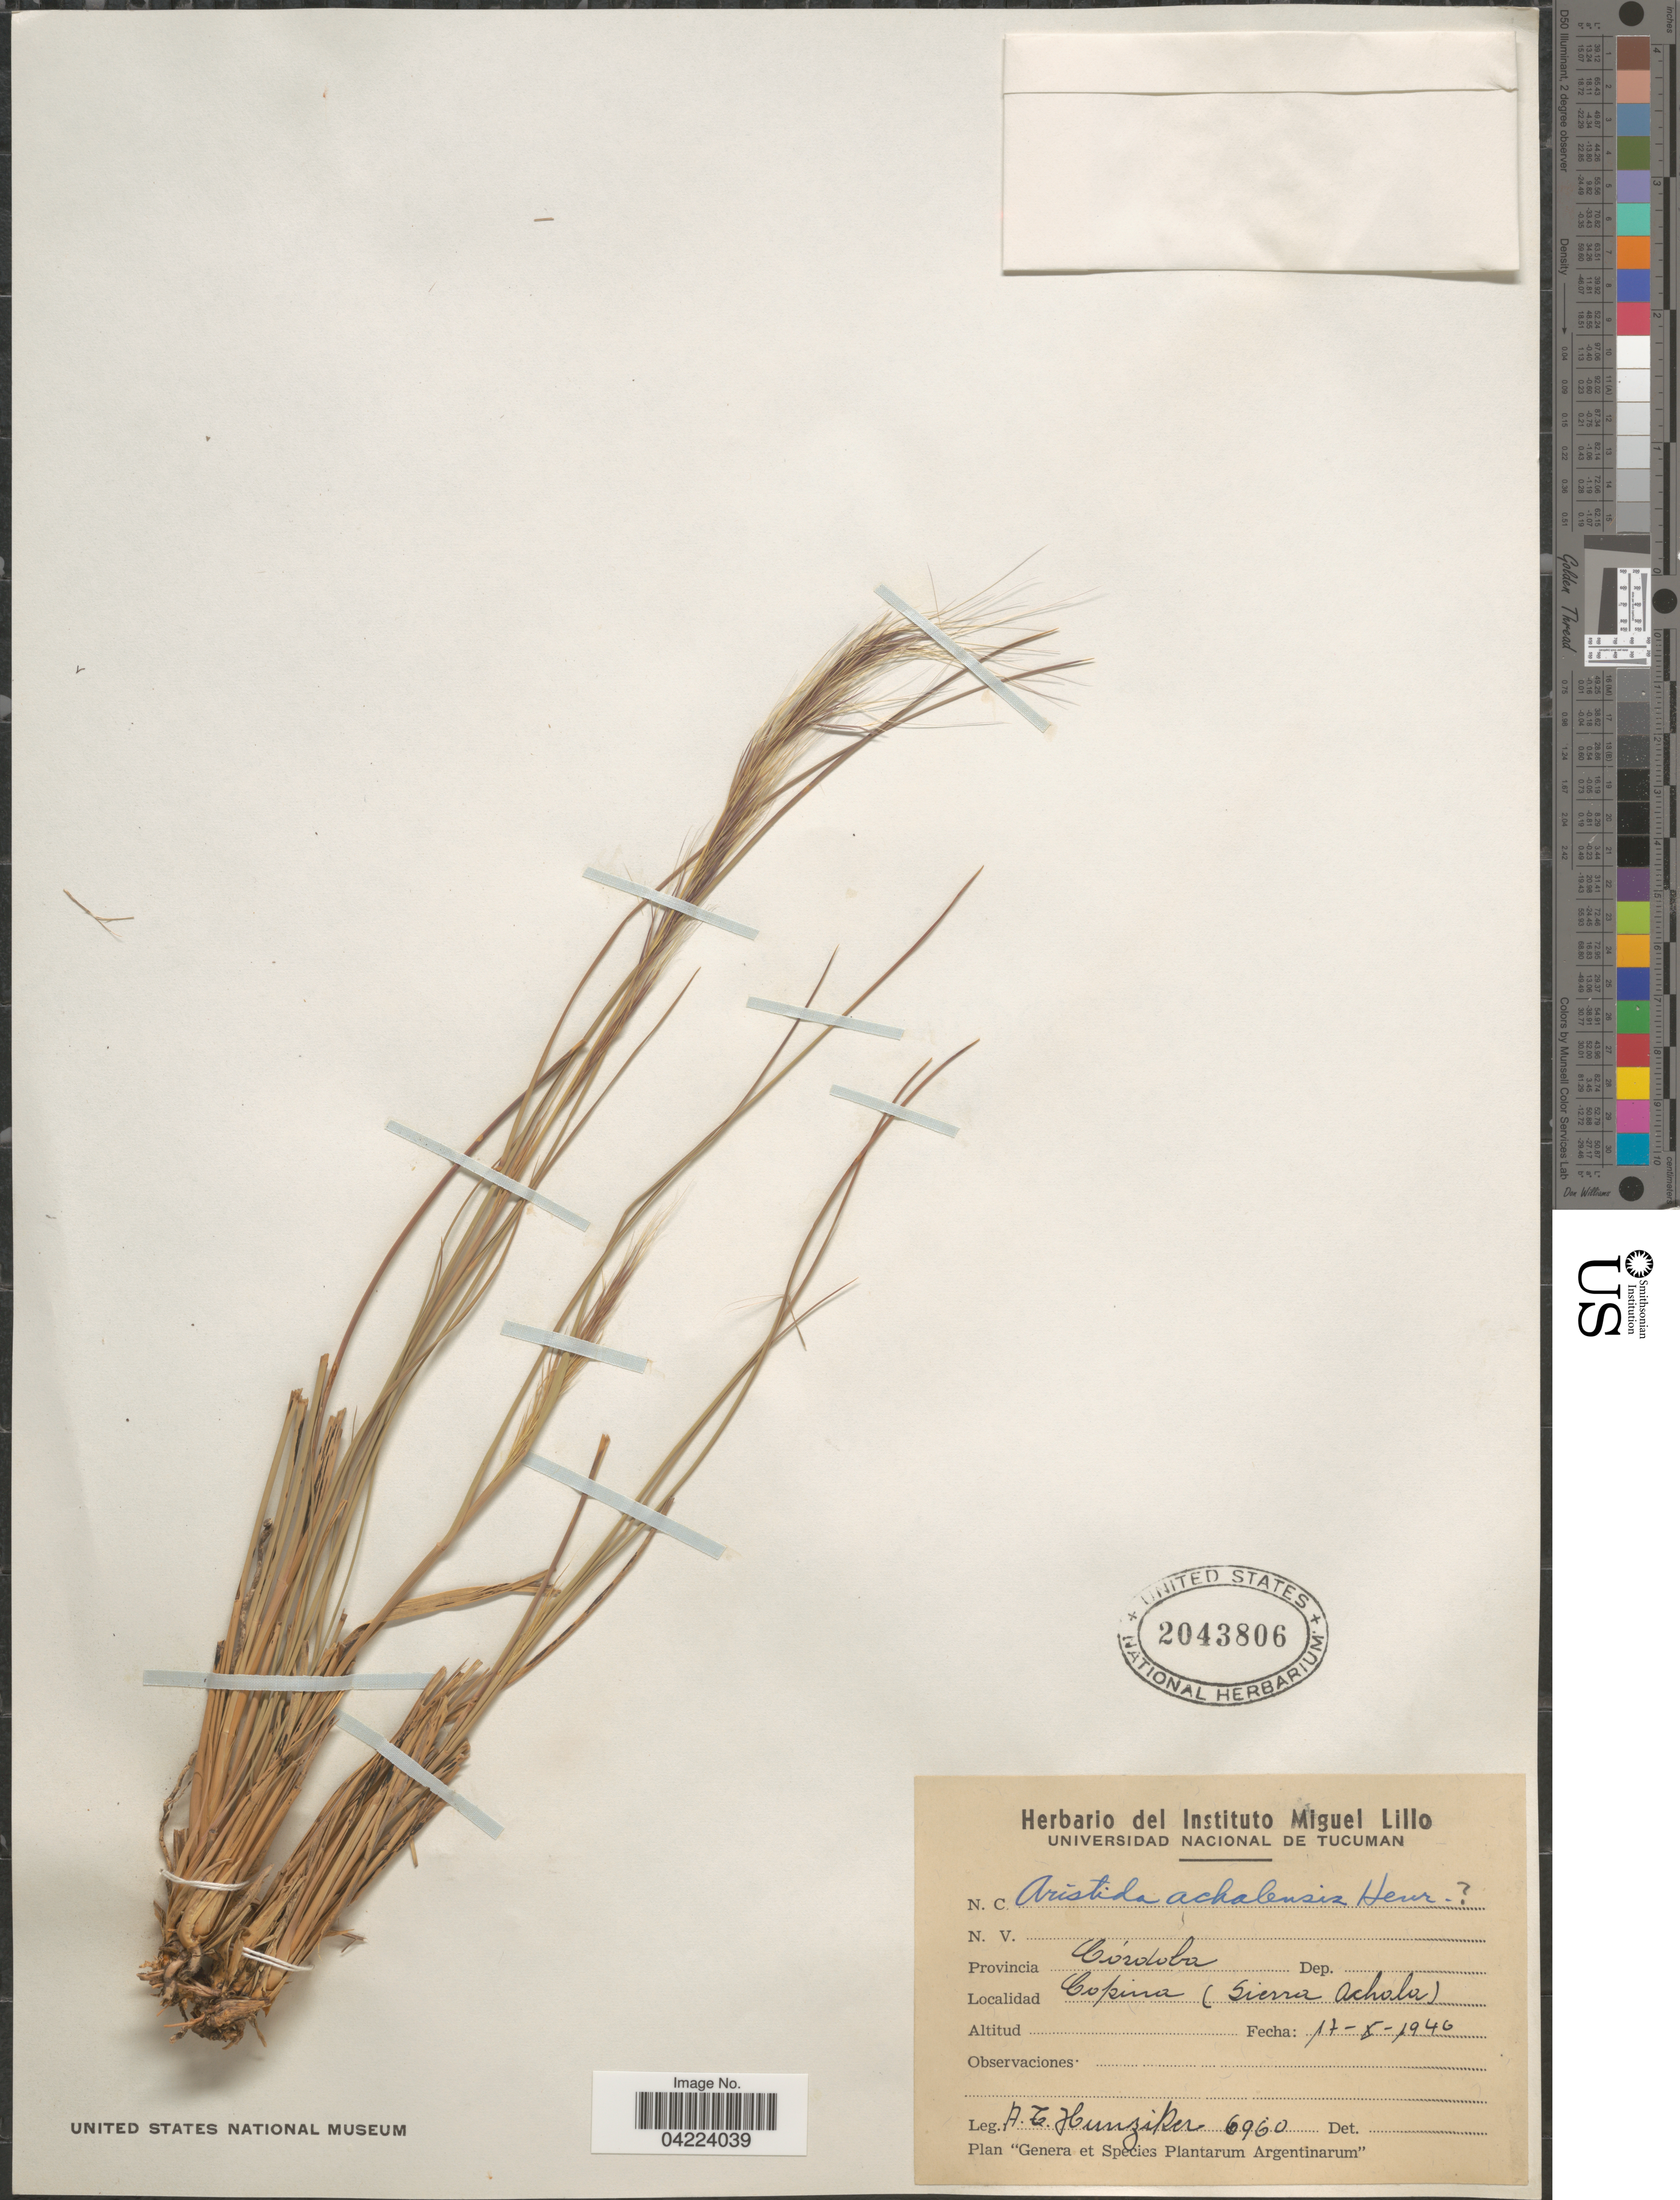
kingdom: Plantae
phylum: Tracheophyta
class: Liliopsida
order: Poales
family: Poaceae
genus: Aristida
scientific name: Aristida achalensis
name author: Mez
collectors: A. T. Hunziker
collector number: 6960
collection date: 1940-08-17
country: Argentina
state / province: Cordoba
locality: Copina (Sierra Achala).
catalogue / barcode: US 2043806